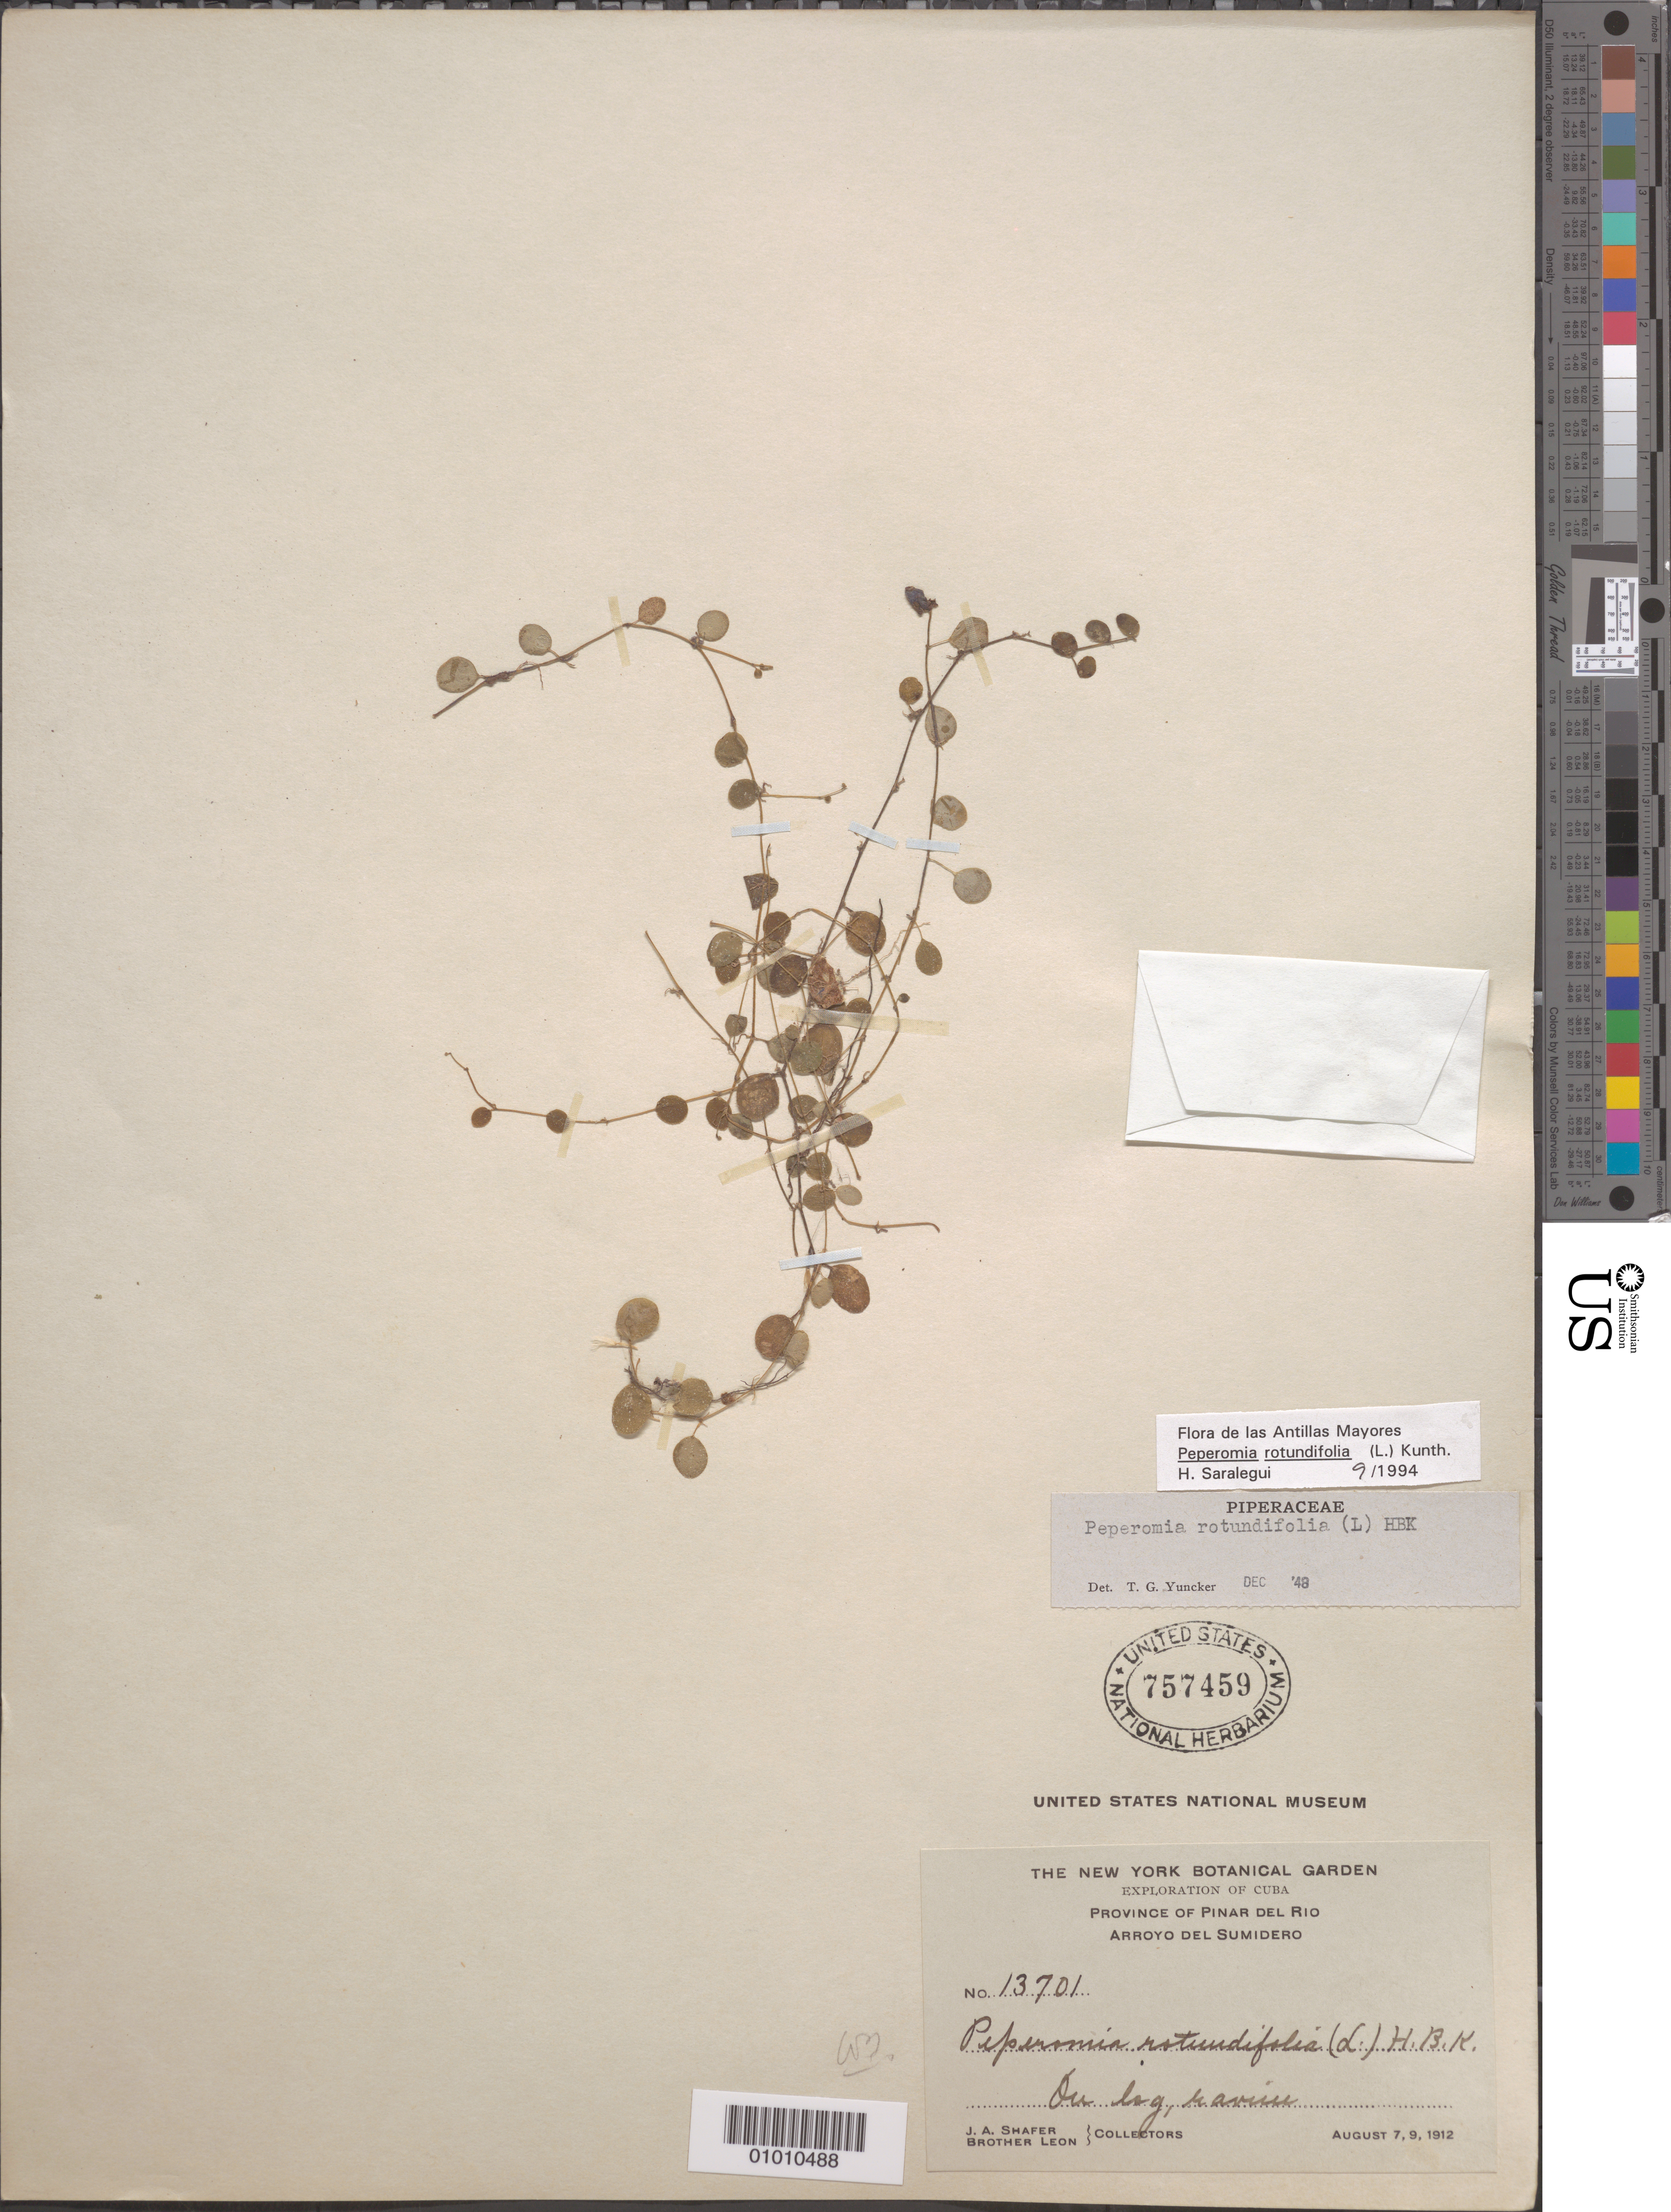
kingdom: Plantae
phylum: Tracheophyta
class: Magnoliopsida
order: Piperales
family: Piperaceae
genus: Peperomia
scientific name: Peperomia rotundifolia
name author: (L.) Kunth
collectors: J. A. Shafer & Bro. León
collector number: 13701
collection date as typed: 07 Aug 1912 to 09 Aug 1912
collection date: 1912-08-07/1912-08-09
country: Cuba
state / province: Pinar del Rio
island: Cuba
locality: On log, ravine Arroyo del Sumidero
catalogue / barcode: US 757459